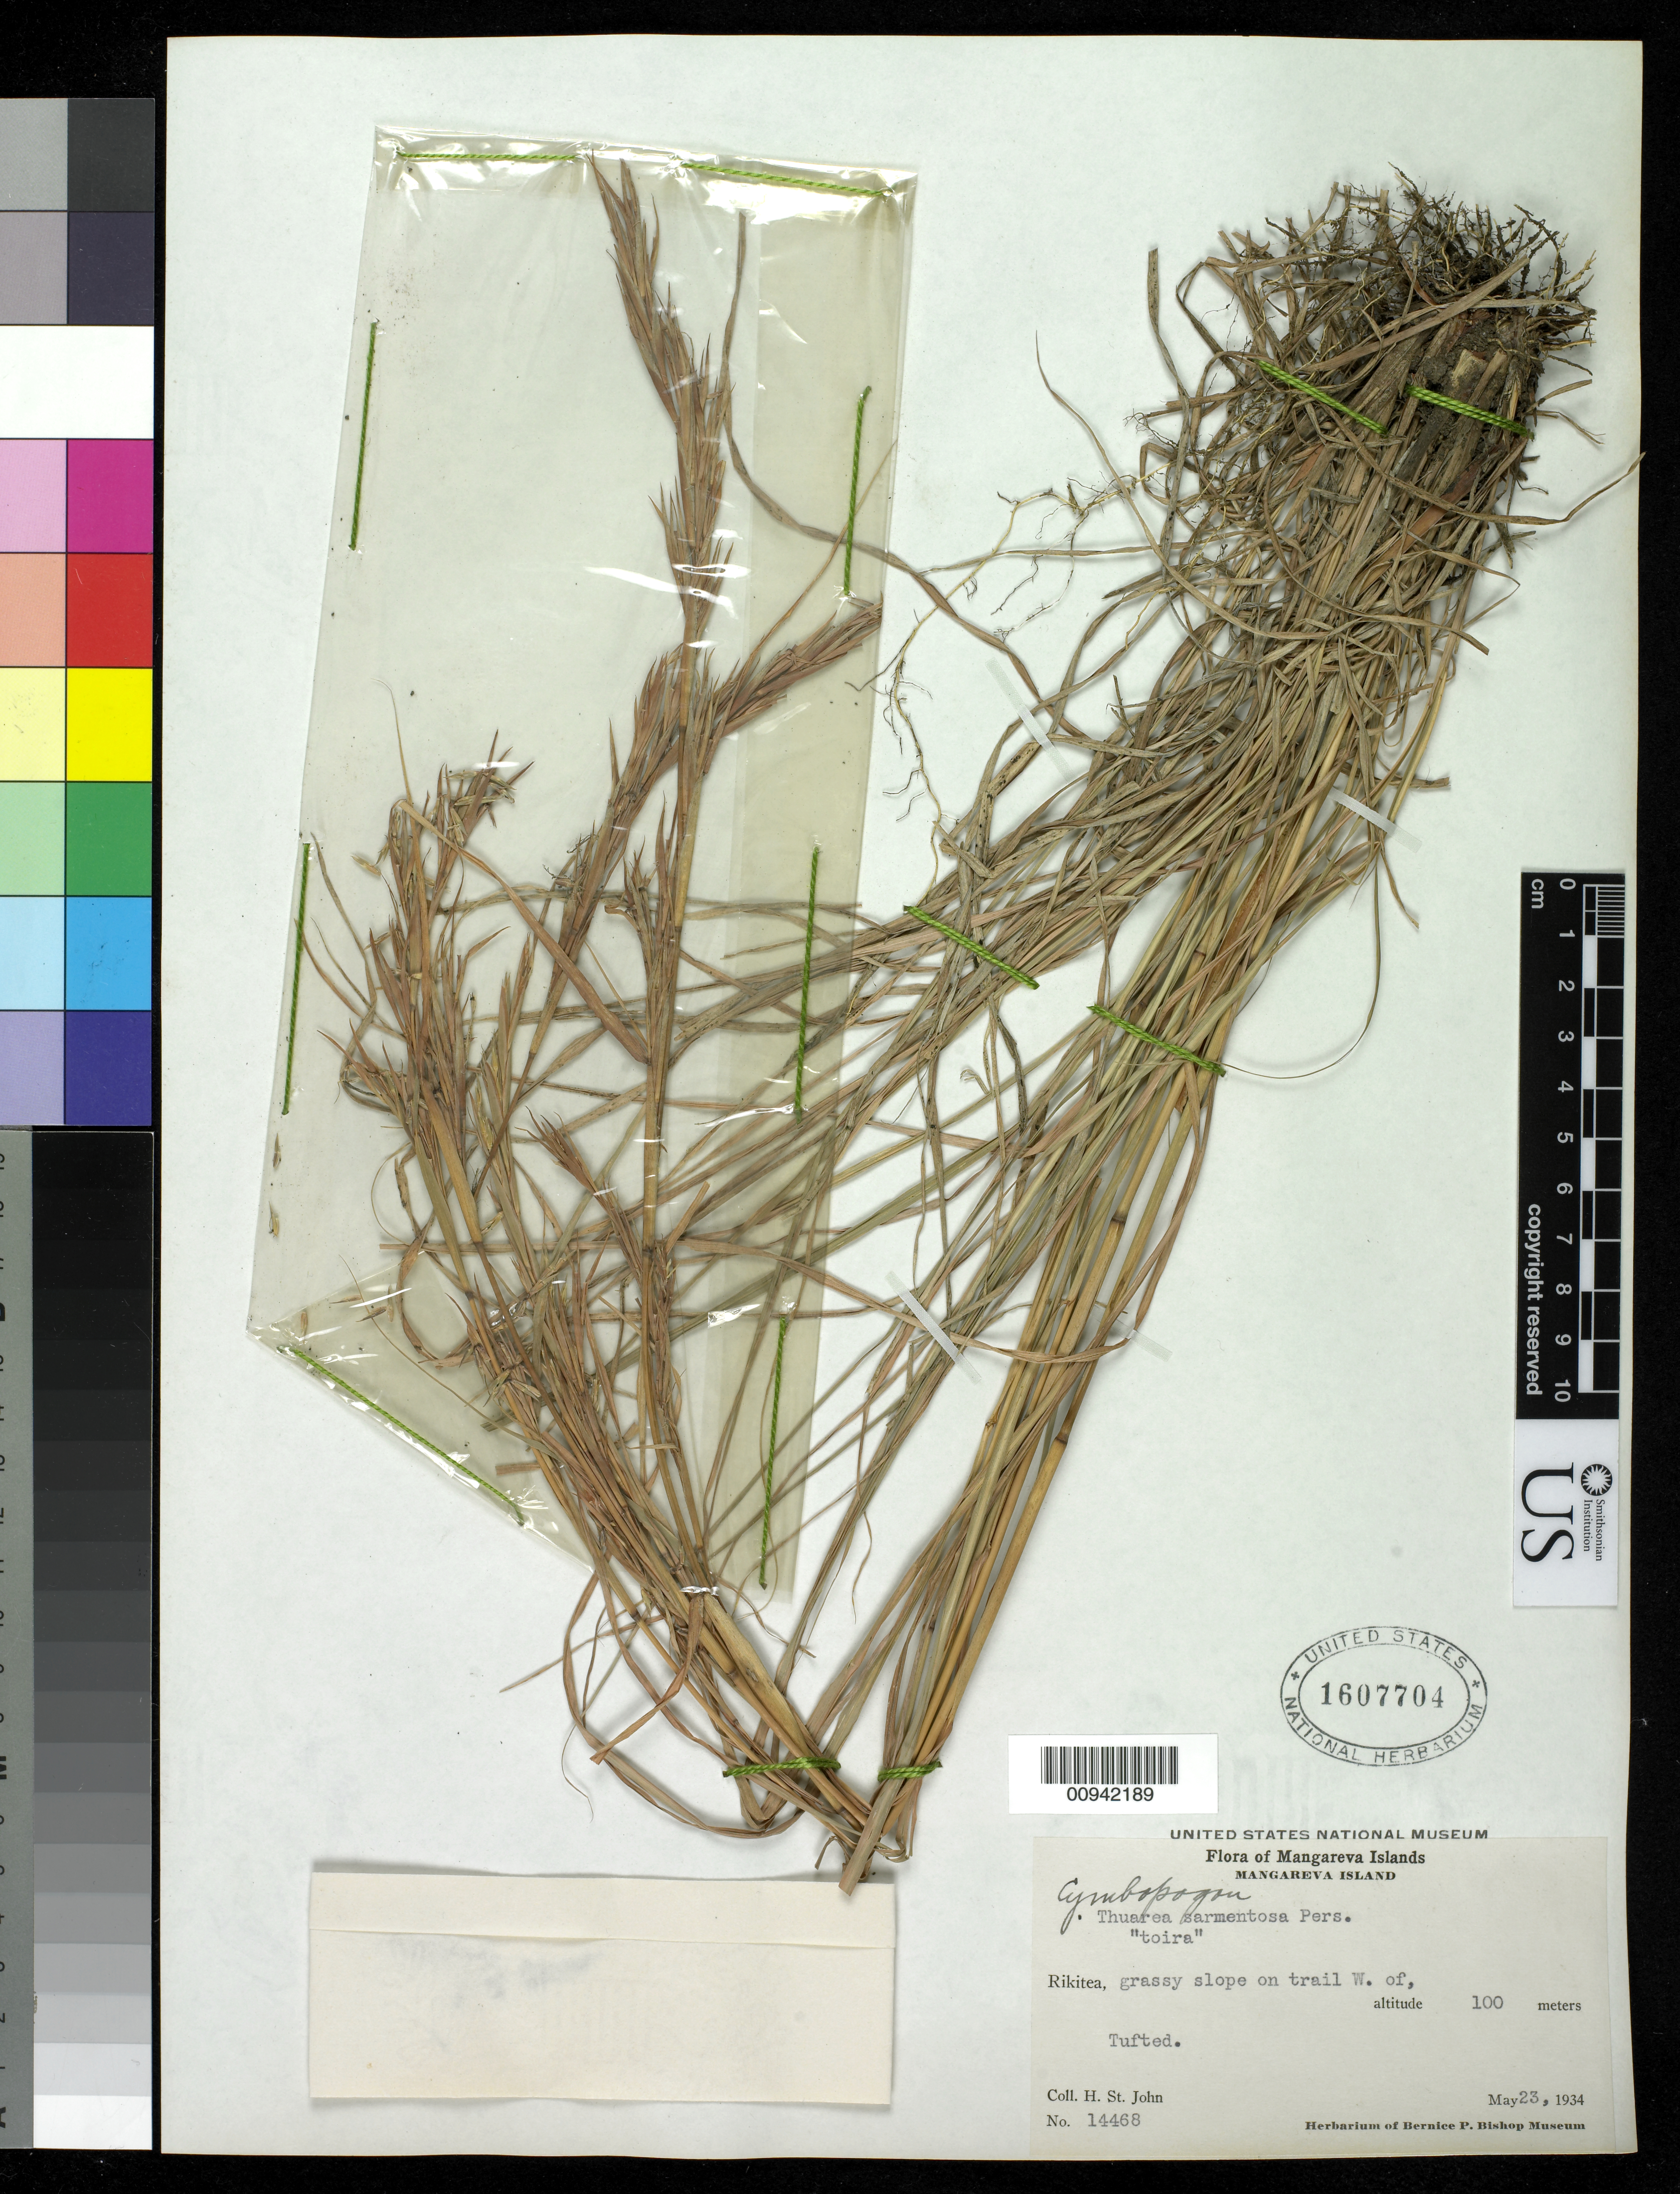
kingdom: Plantae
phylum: Tracheophyta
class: Liliopsida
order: Poales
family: Poaceae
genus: Cymbopogon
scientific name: Cymbopogon refractus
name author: (R. Br.) A. Camus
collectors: H. St. John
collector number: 14468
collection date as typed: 23 May 1934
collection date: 1934-05-23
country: French Polynesia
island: Mangareva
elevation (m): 100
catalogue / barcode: US 1607704